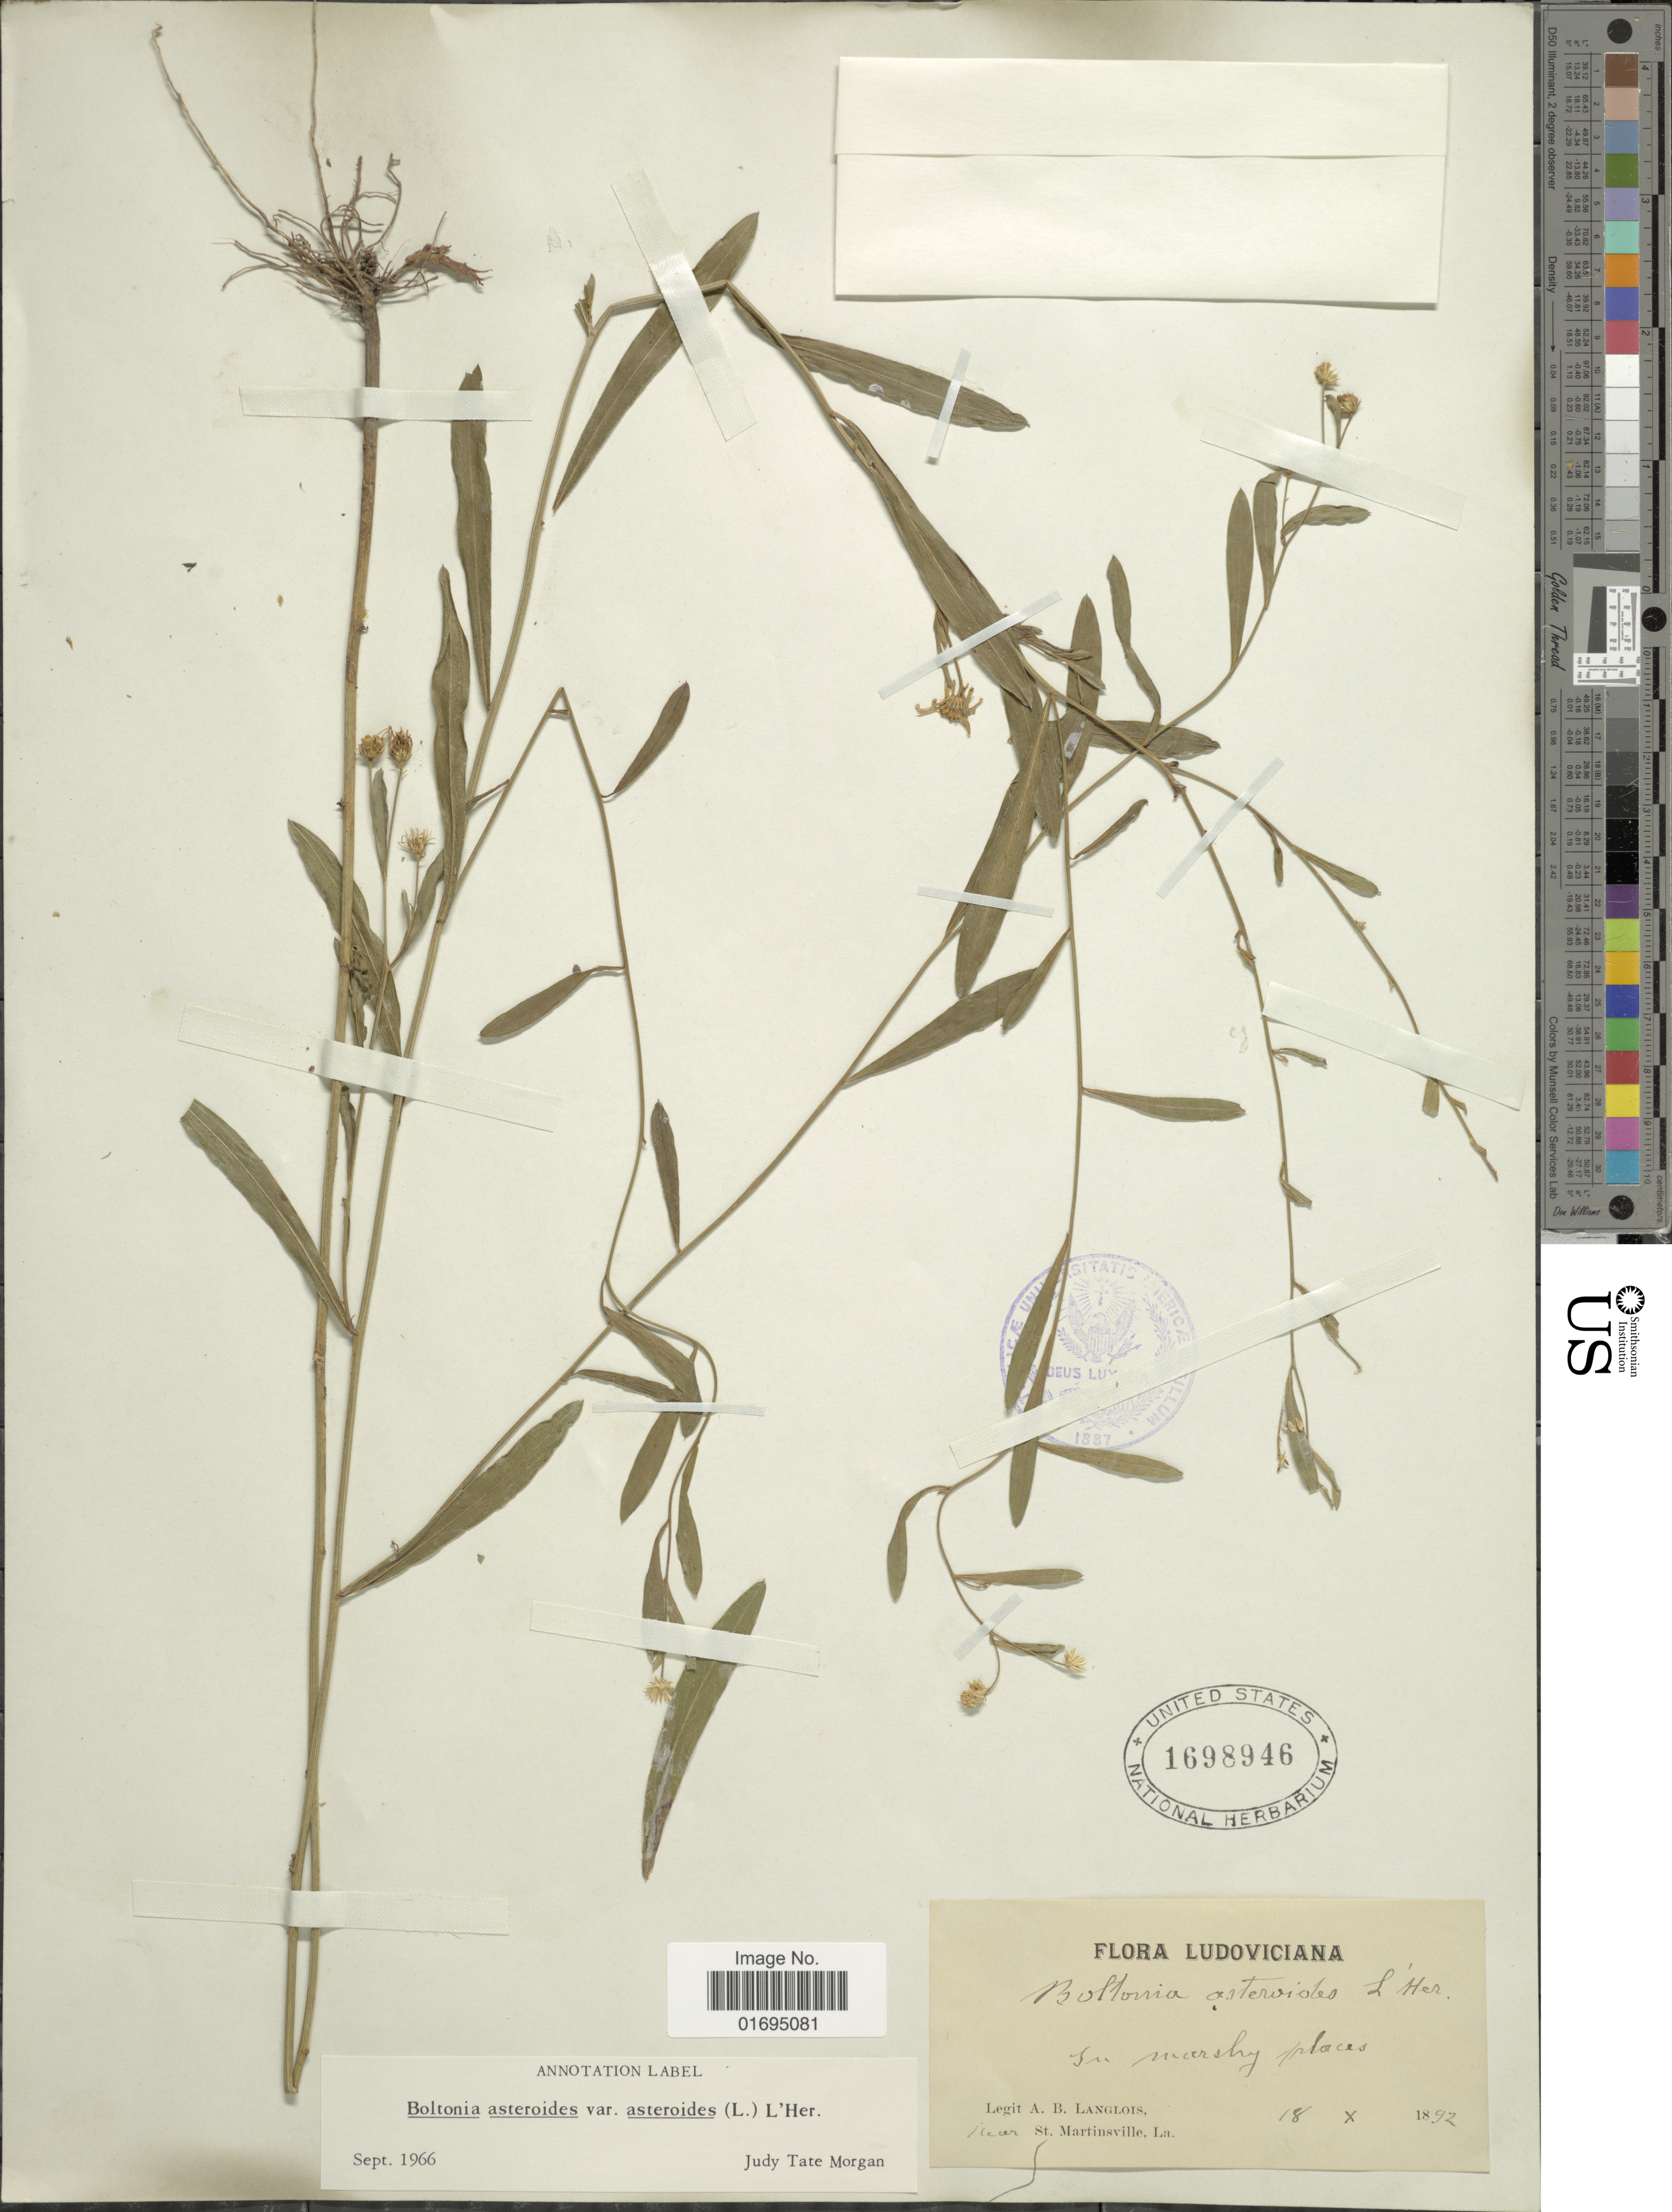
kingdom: Plantae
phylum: Tracheophyta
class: Magnoliopsida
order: Asterales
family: Asteraceae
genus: Boltonia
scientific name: Boltonia asteroides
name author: (L.) L'Hér.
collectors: A. Langlois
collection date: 1892-10-18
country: United States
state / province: Louisiana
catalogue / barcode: US 1698946